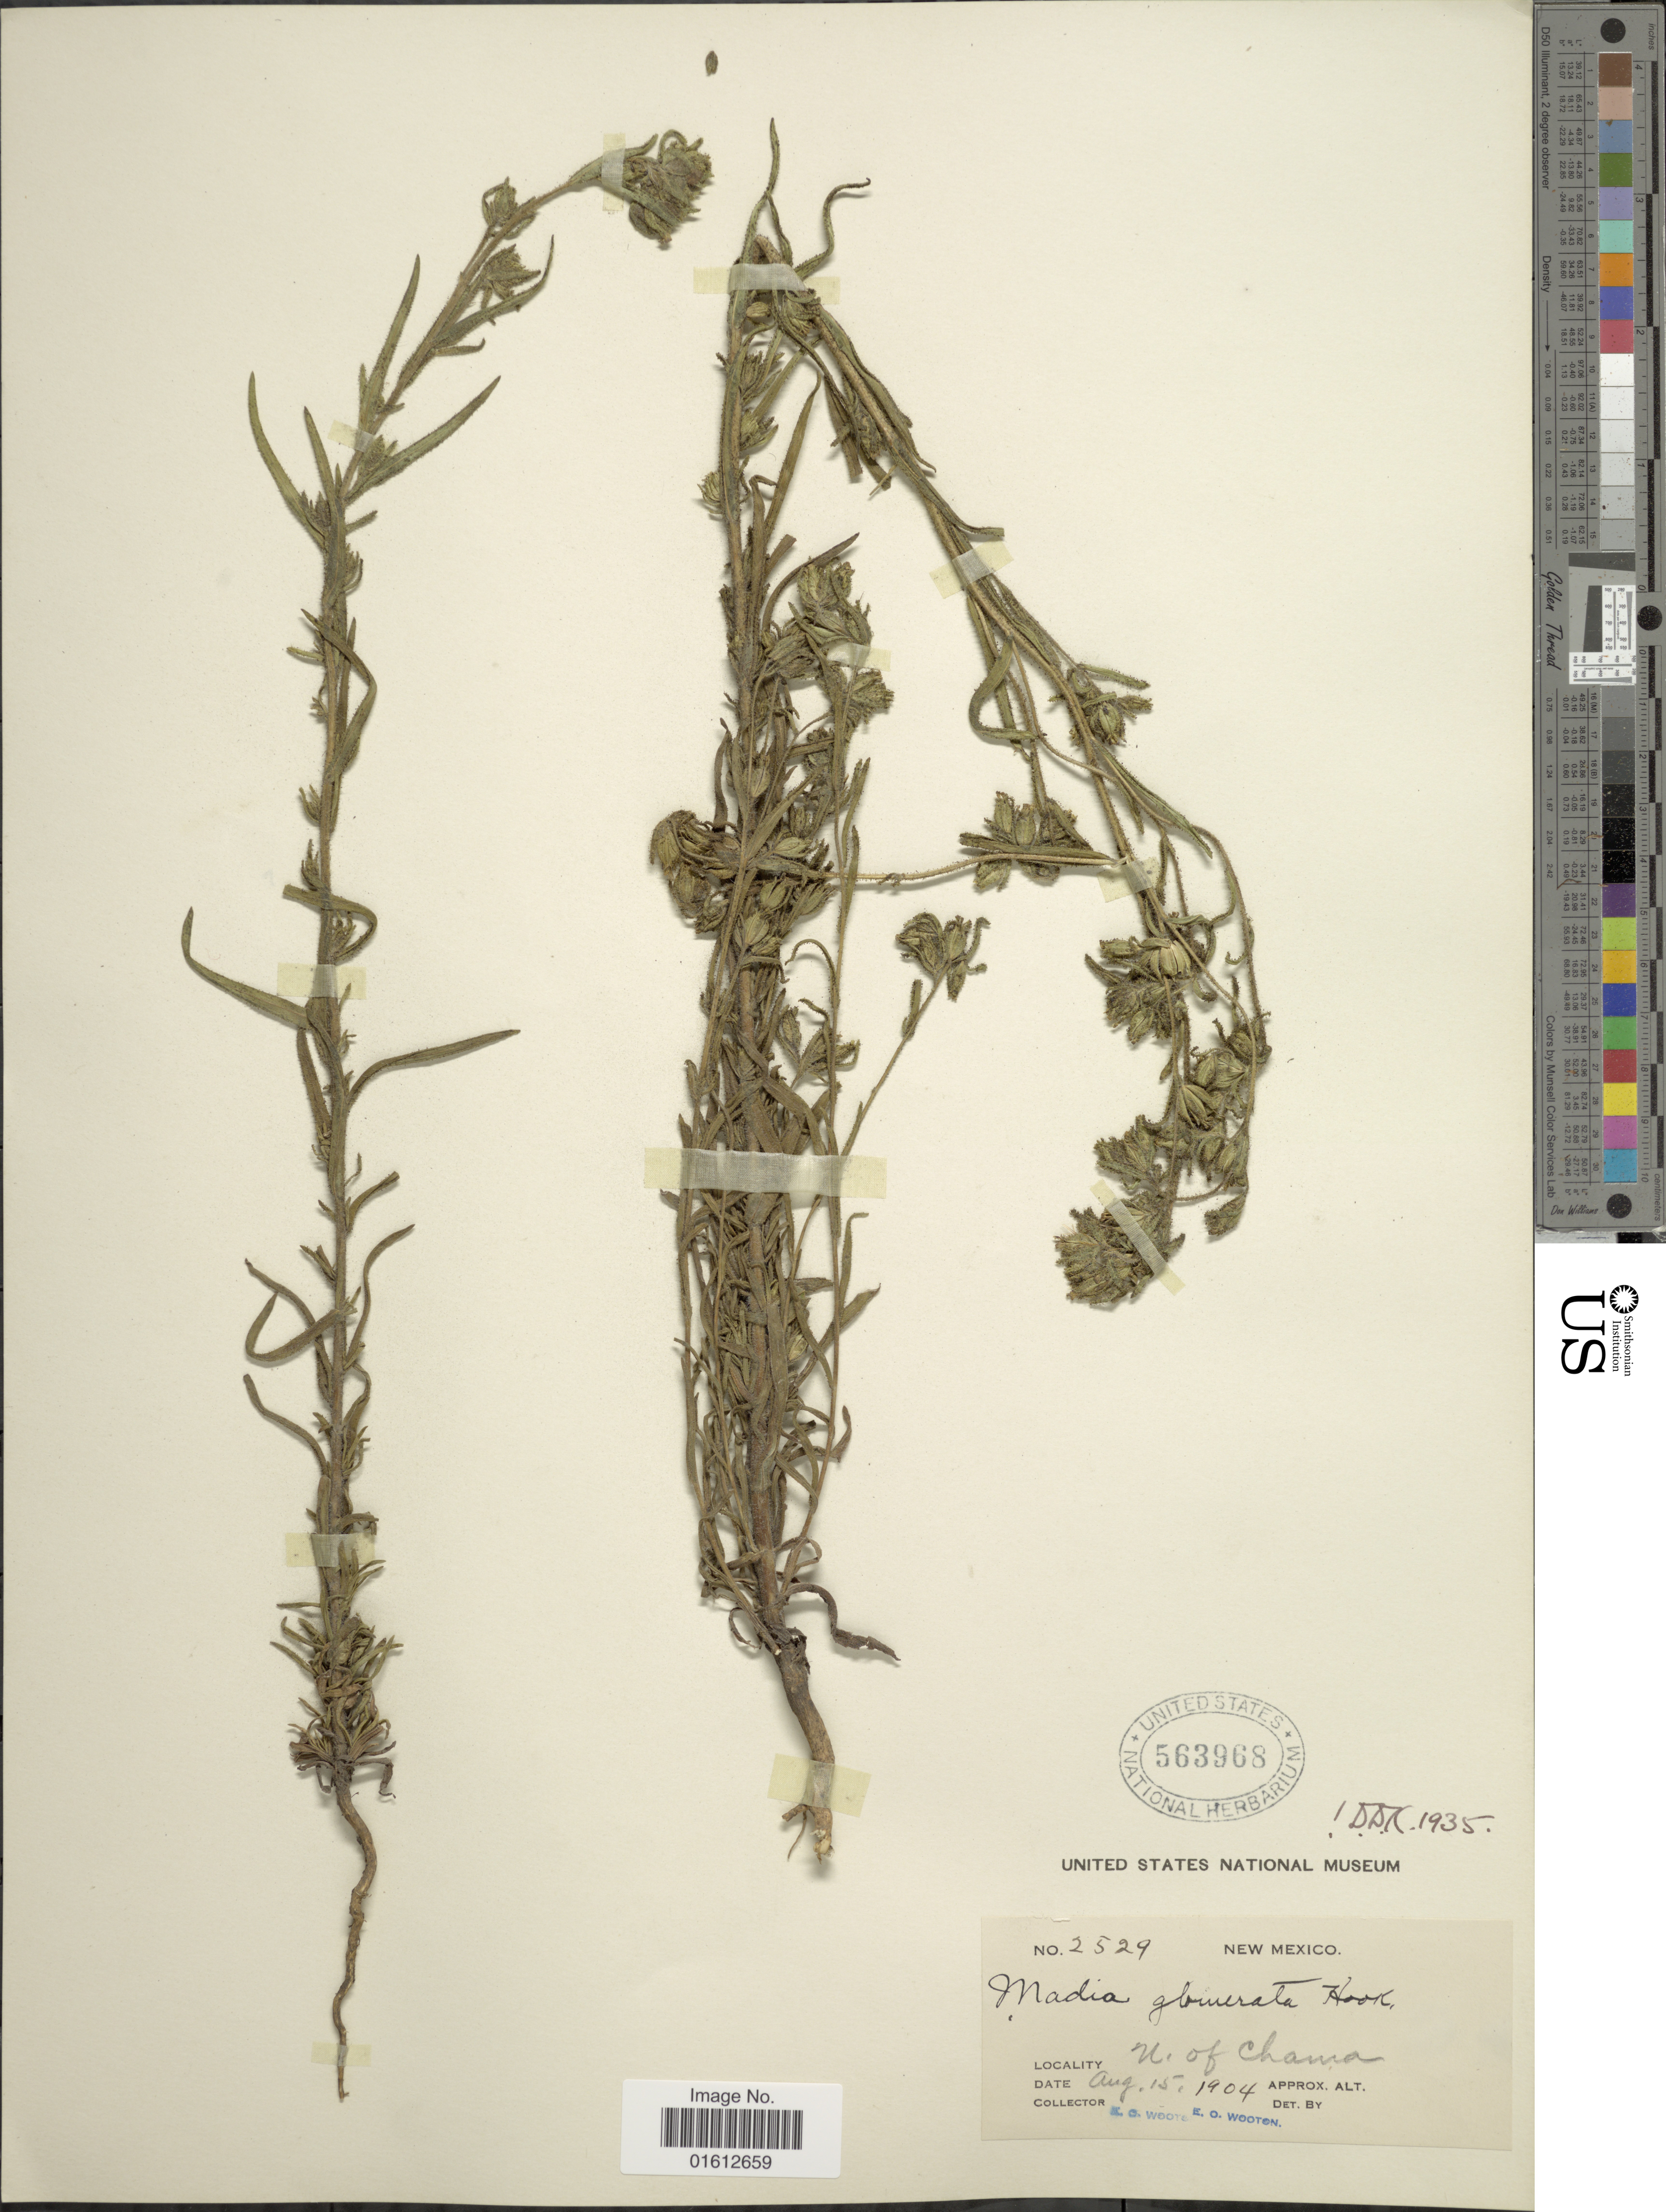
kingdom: Plantae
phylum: Tracheophyta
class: Magnoliopsida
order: Asterales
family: Asteraceae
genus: Madia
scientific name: Madia glomerata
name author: Hook.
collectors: E. O. Wooton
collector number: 2529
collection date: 1904-08-15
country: United States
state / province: New Mexico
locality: N. of Chama.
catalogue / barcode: US 563968